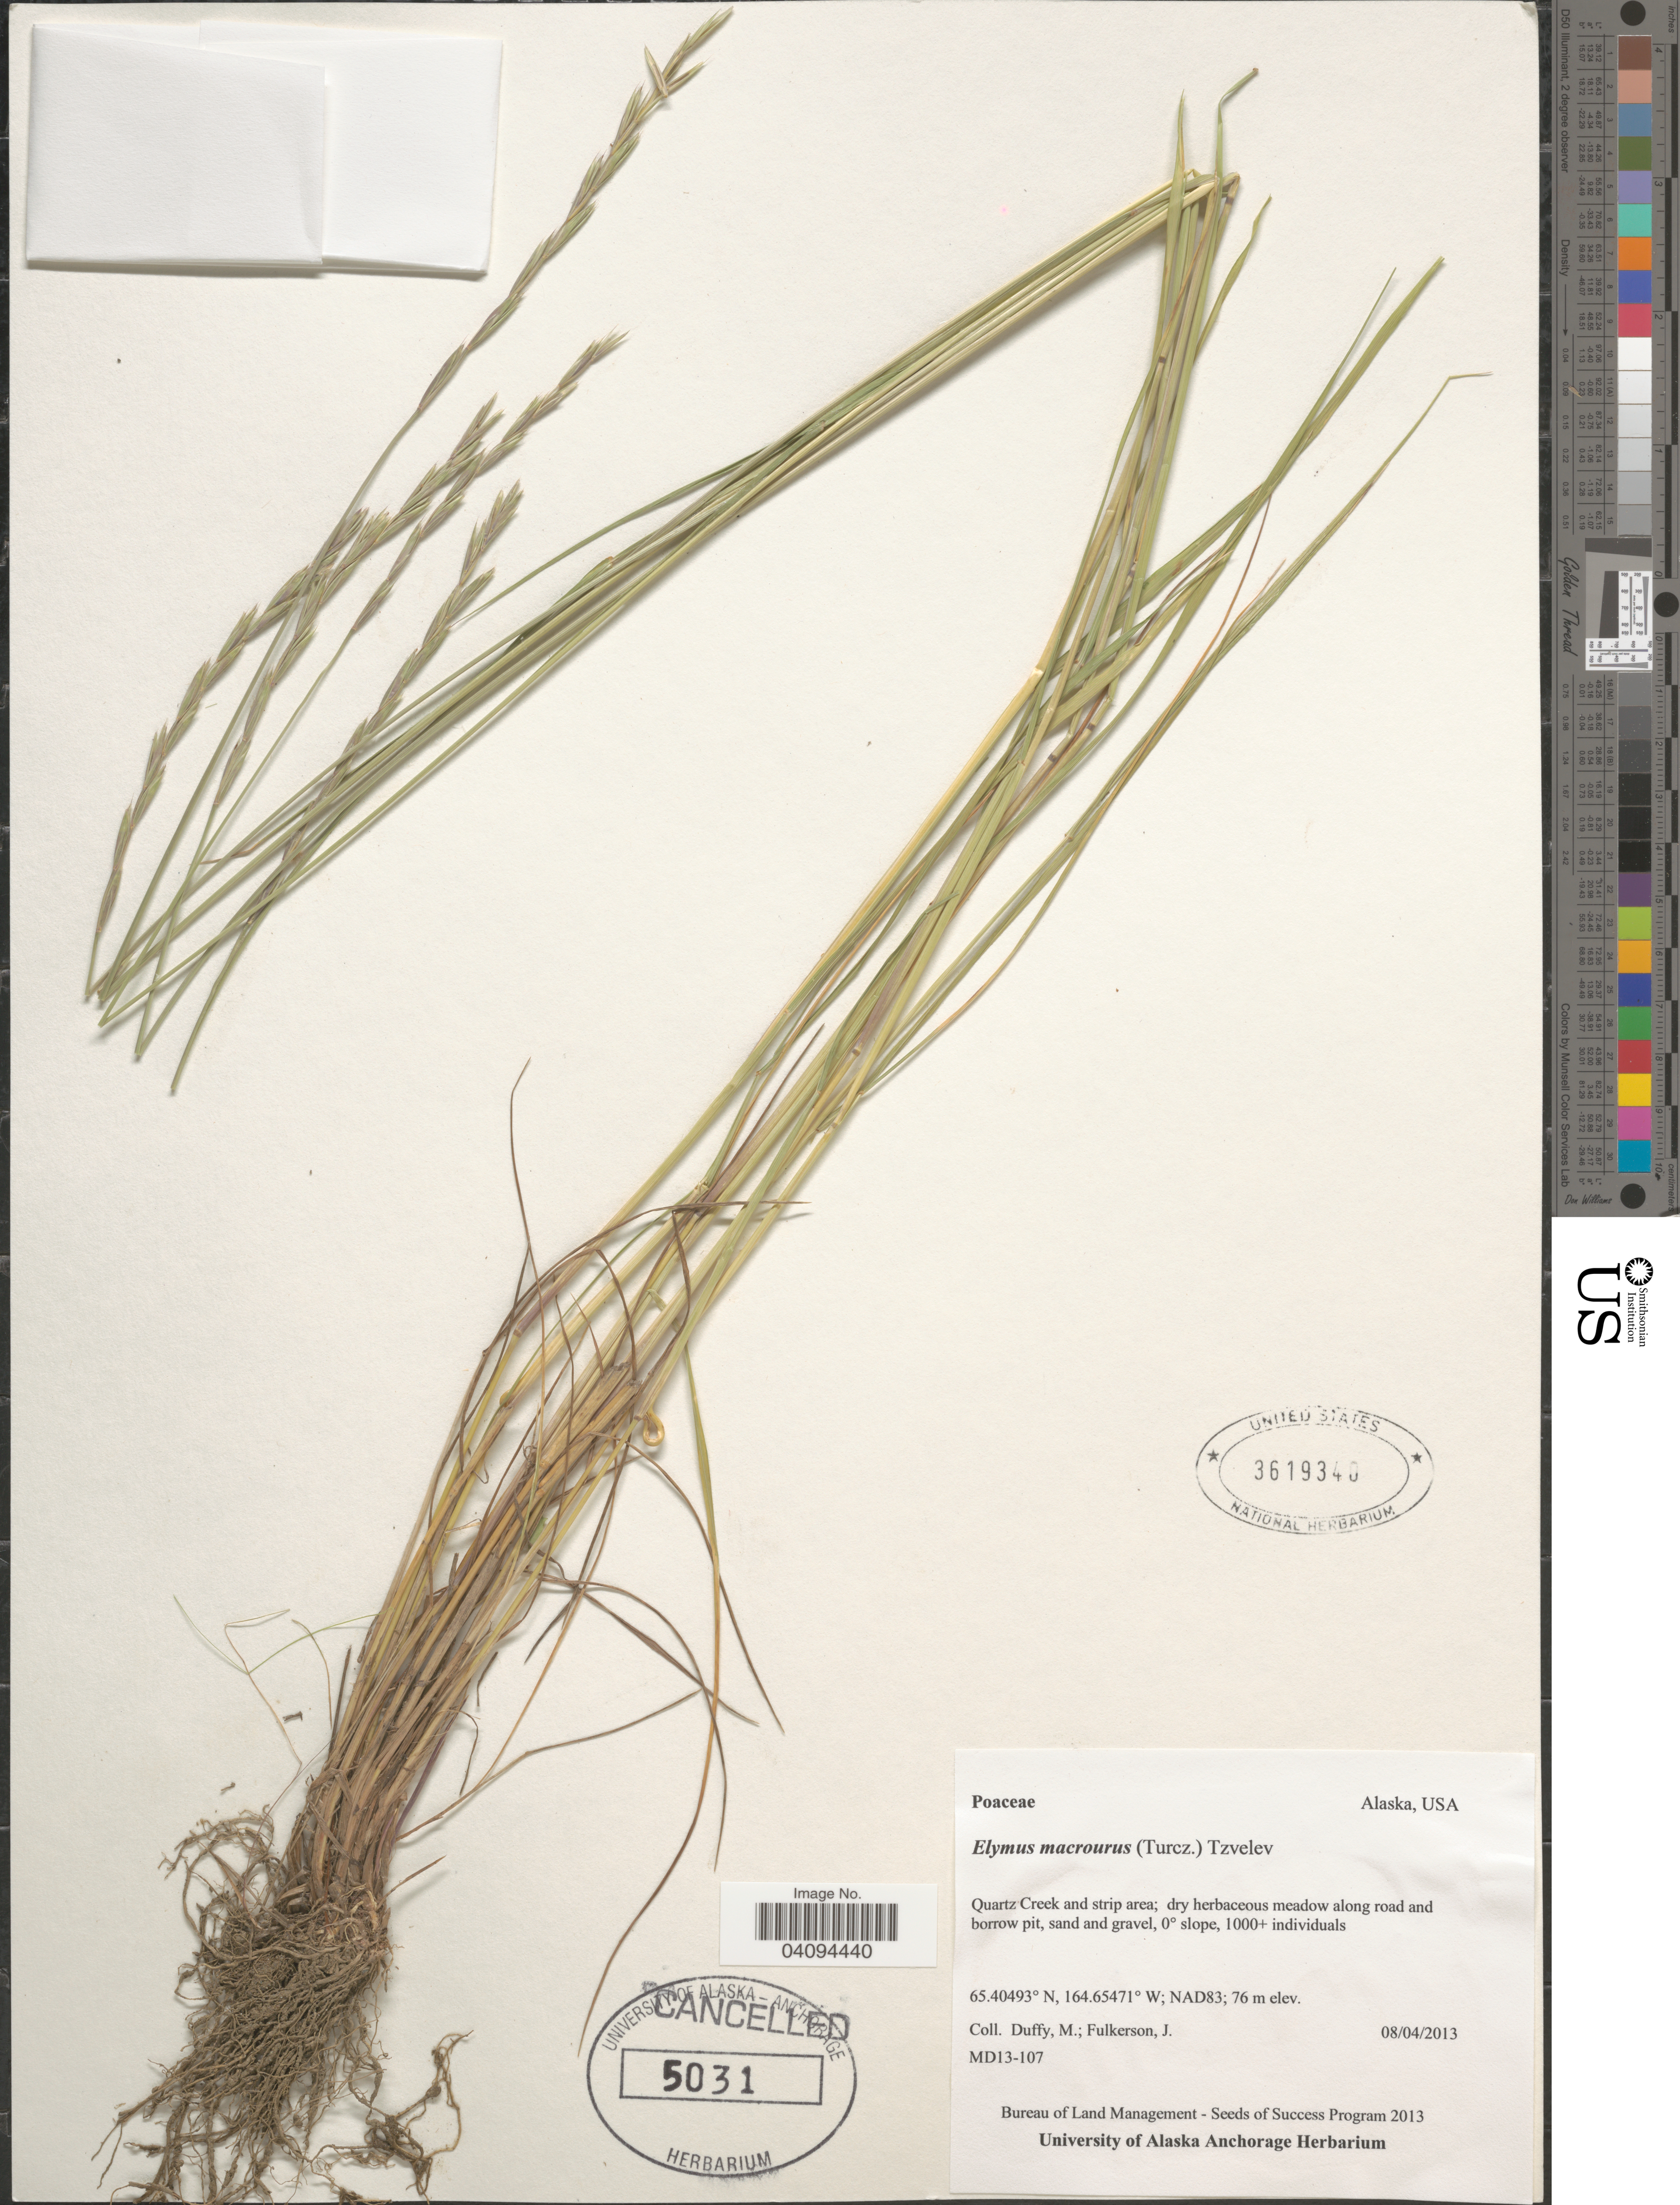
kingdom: Plantae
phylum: Tracheophyta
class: Liliopsida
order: Poales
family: Poaceae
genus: Elymus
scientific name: Elymus macrourus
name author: (Turcz. ex Steud.) Tzvelev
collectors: M. Duffy & J. Fulkerson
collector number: MD13-107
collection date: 2013-08-04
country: United States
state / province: Alaska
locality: Quartz Creek and strip area; dry herbaceous meadow along road and borrow pit, sand and gravel, 0º slope. NAD83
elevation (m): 76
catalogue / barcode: US 3619340